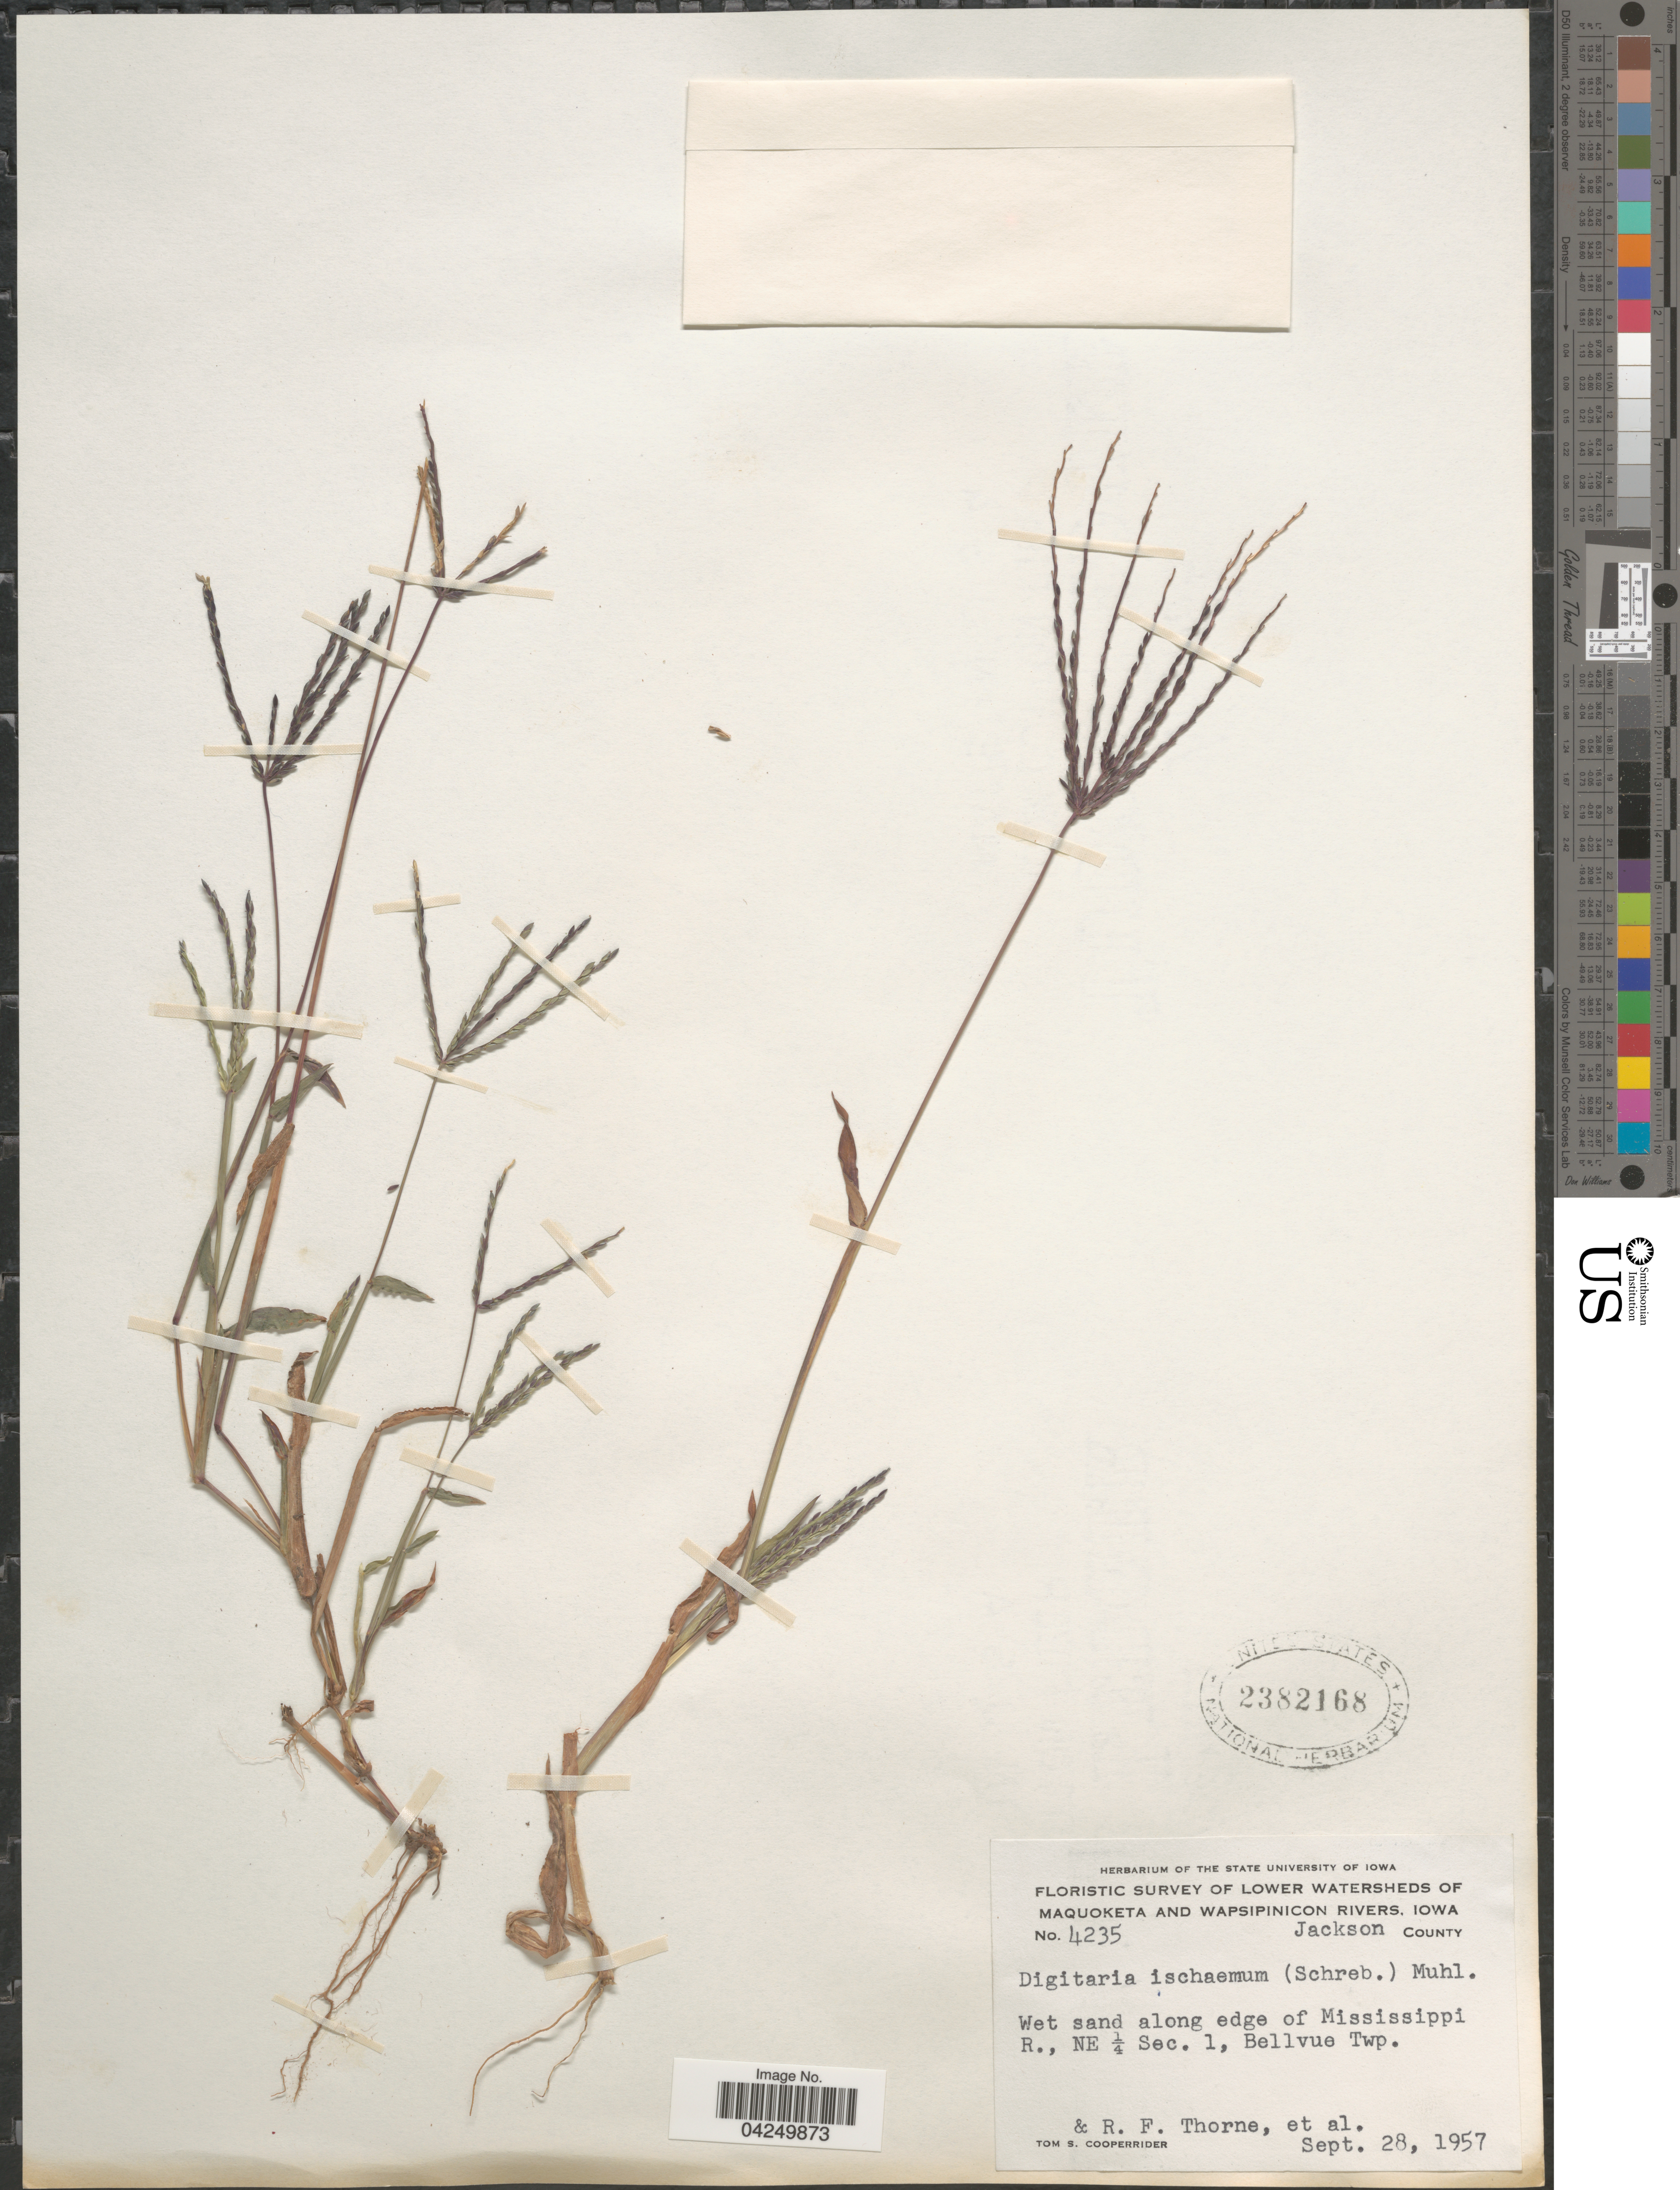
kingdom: Plantae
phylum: Tracheophyta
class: Liliopsida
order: Poales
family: Poaceae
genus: Digitaria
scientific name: Digitaria ischaemum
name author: (Schreber) Schreber ex Muhl.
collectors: T. S. Cooperrider, R. Thorne & et al.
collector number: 4235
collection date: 1957-09-28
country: United States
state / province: Iowa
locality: Floristic Survey and Wapsipinicon Rivers. Jackson County. Wet sand along edge of Mississippi R., NE ¼ Sec. 1, Bellvue Twp.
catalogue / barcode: US 2382168